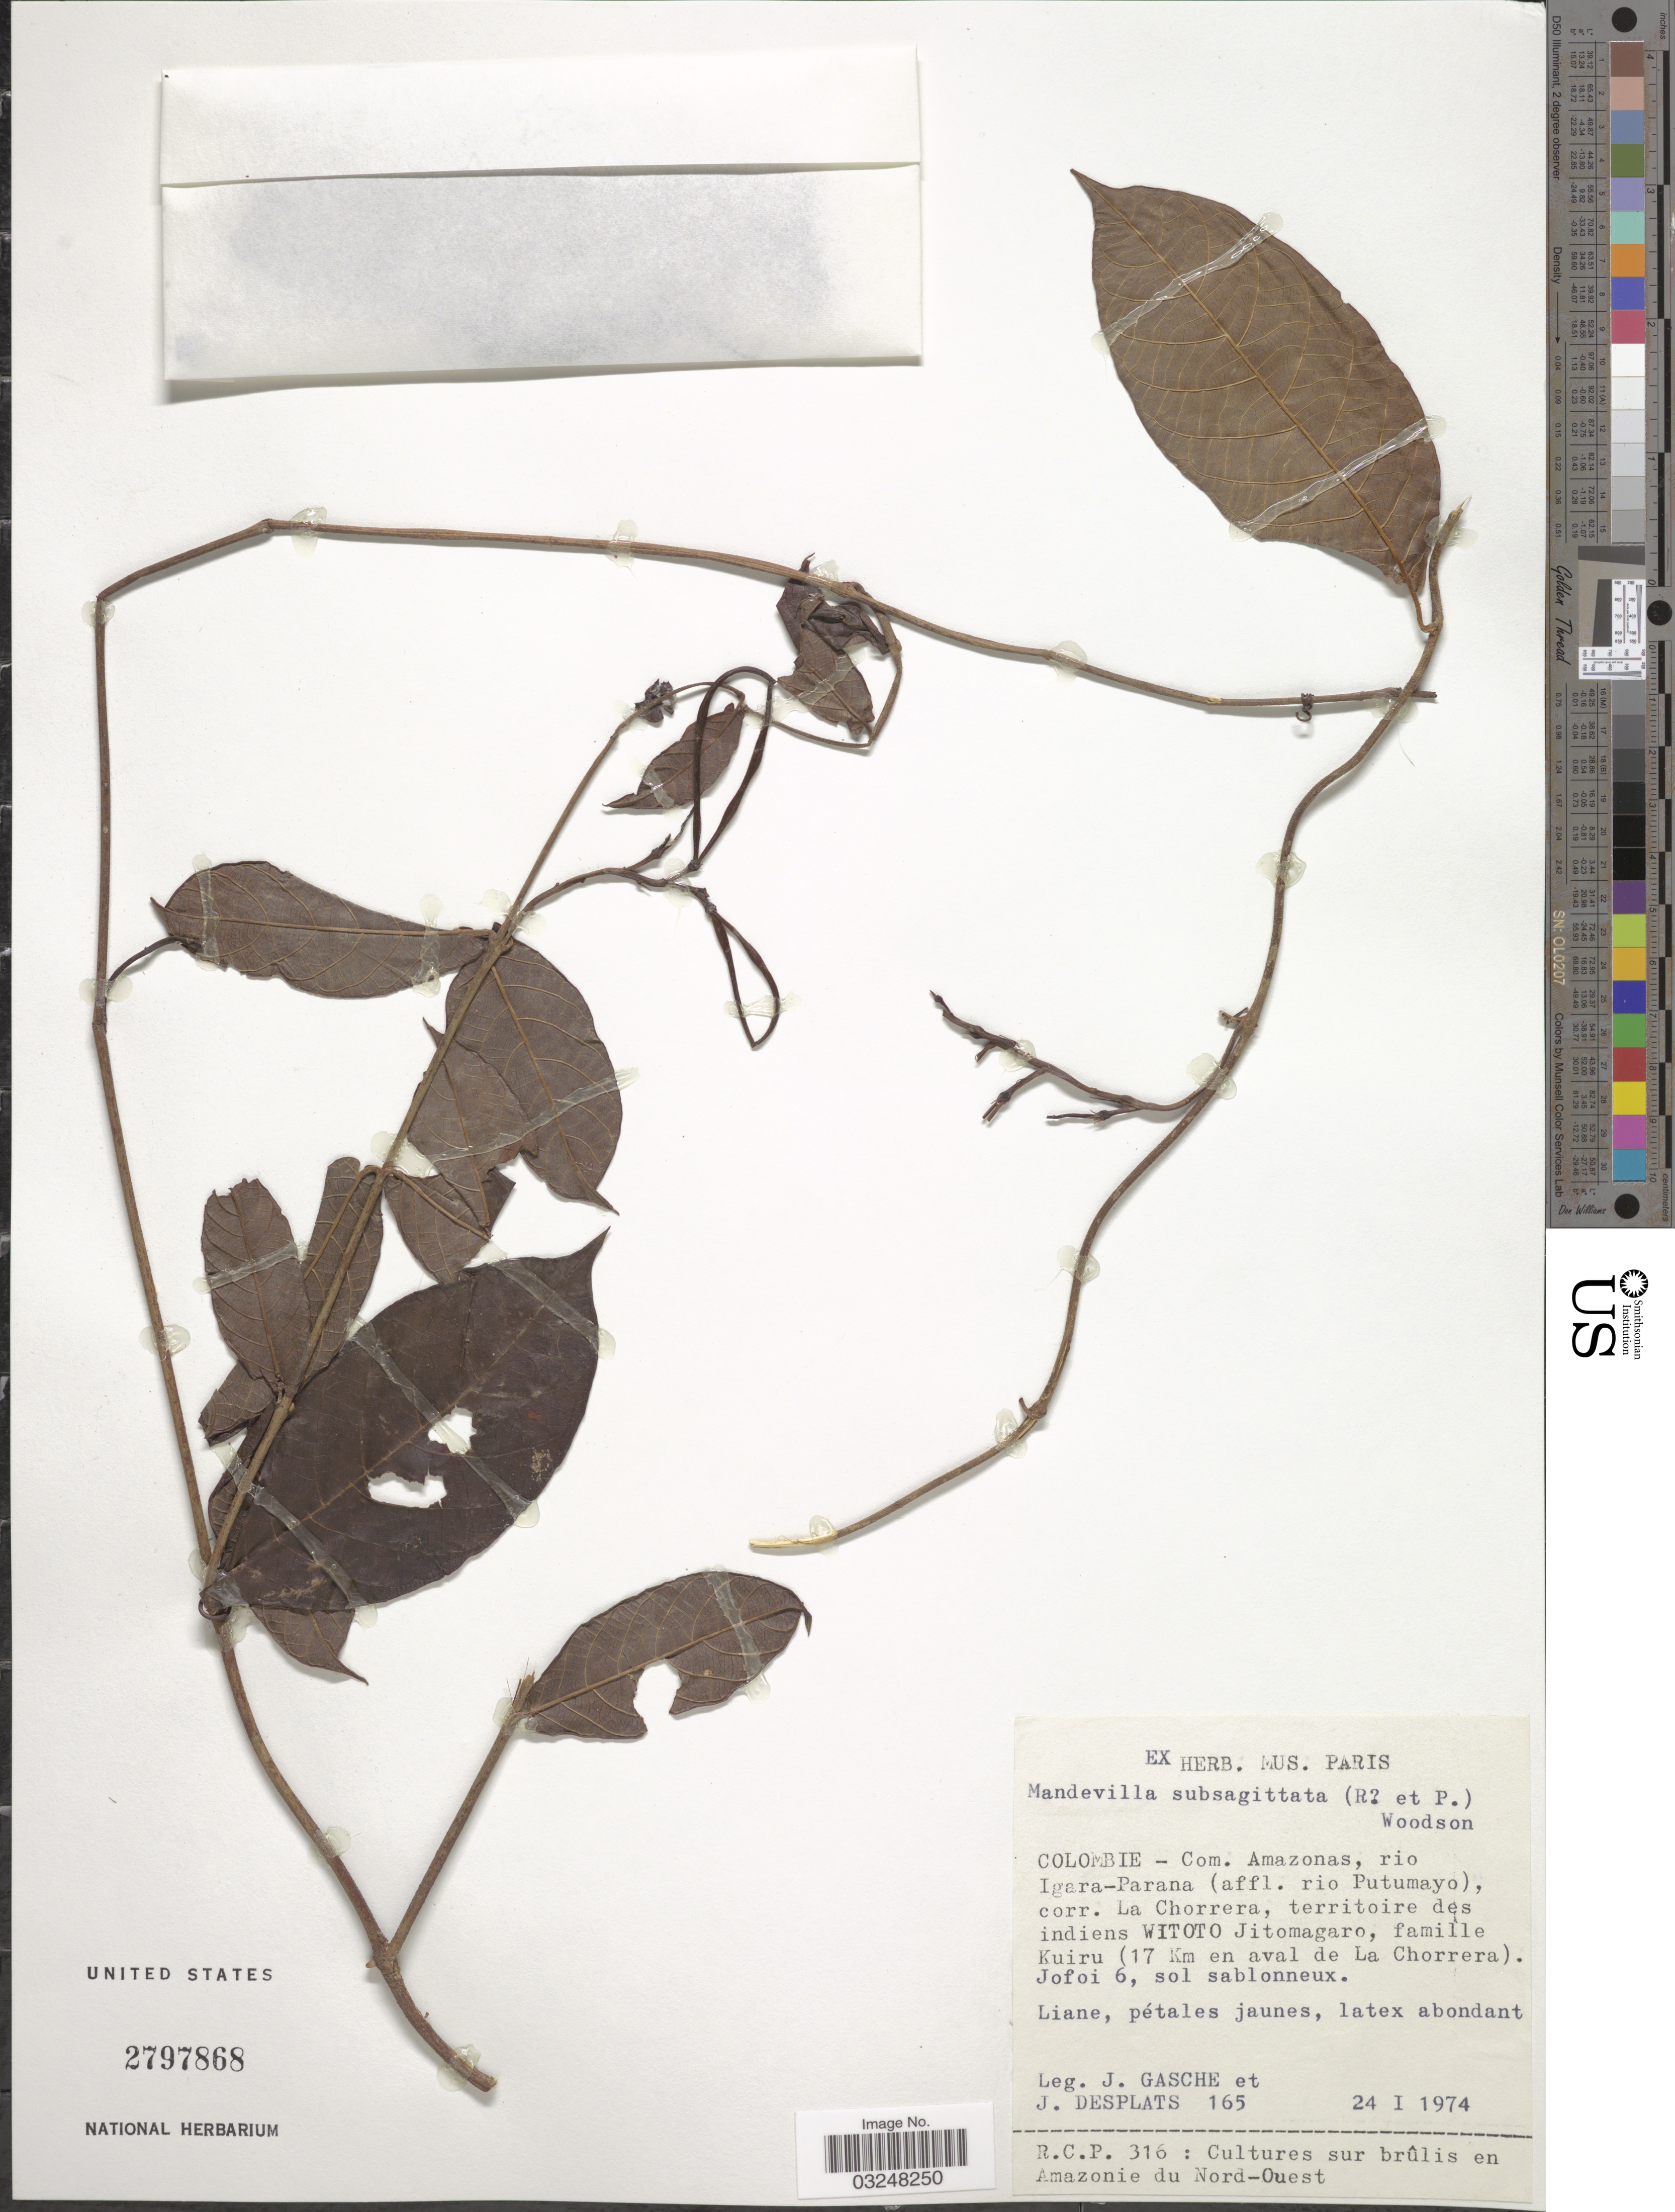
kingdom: Plantae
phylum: Tracheophyta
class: Magnoliopsida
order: Gentianales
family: Apocynaceae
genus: Mandevilla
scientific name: Mandevilla subsagittata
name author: (Ruiz & Pav.) Woodson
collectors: J. Gasche & J. Desplats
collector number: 165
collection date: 1974-01-24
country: Colombia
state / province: Amazônas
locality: Com. Amazonas, rio Igara-Parana (affl. rio Putumayo), corr. La Chorrera, territoire des indiens Witoto Jitomagaro, famille Kuiru (17 Km en aval de La Chorrera). Jofoi 6.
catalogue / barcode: US 2797868